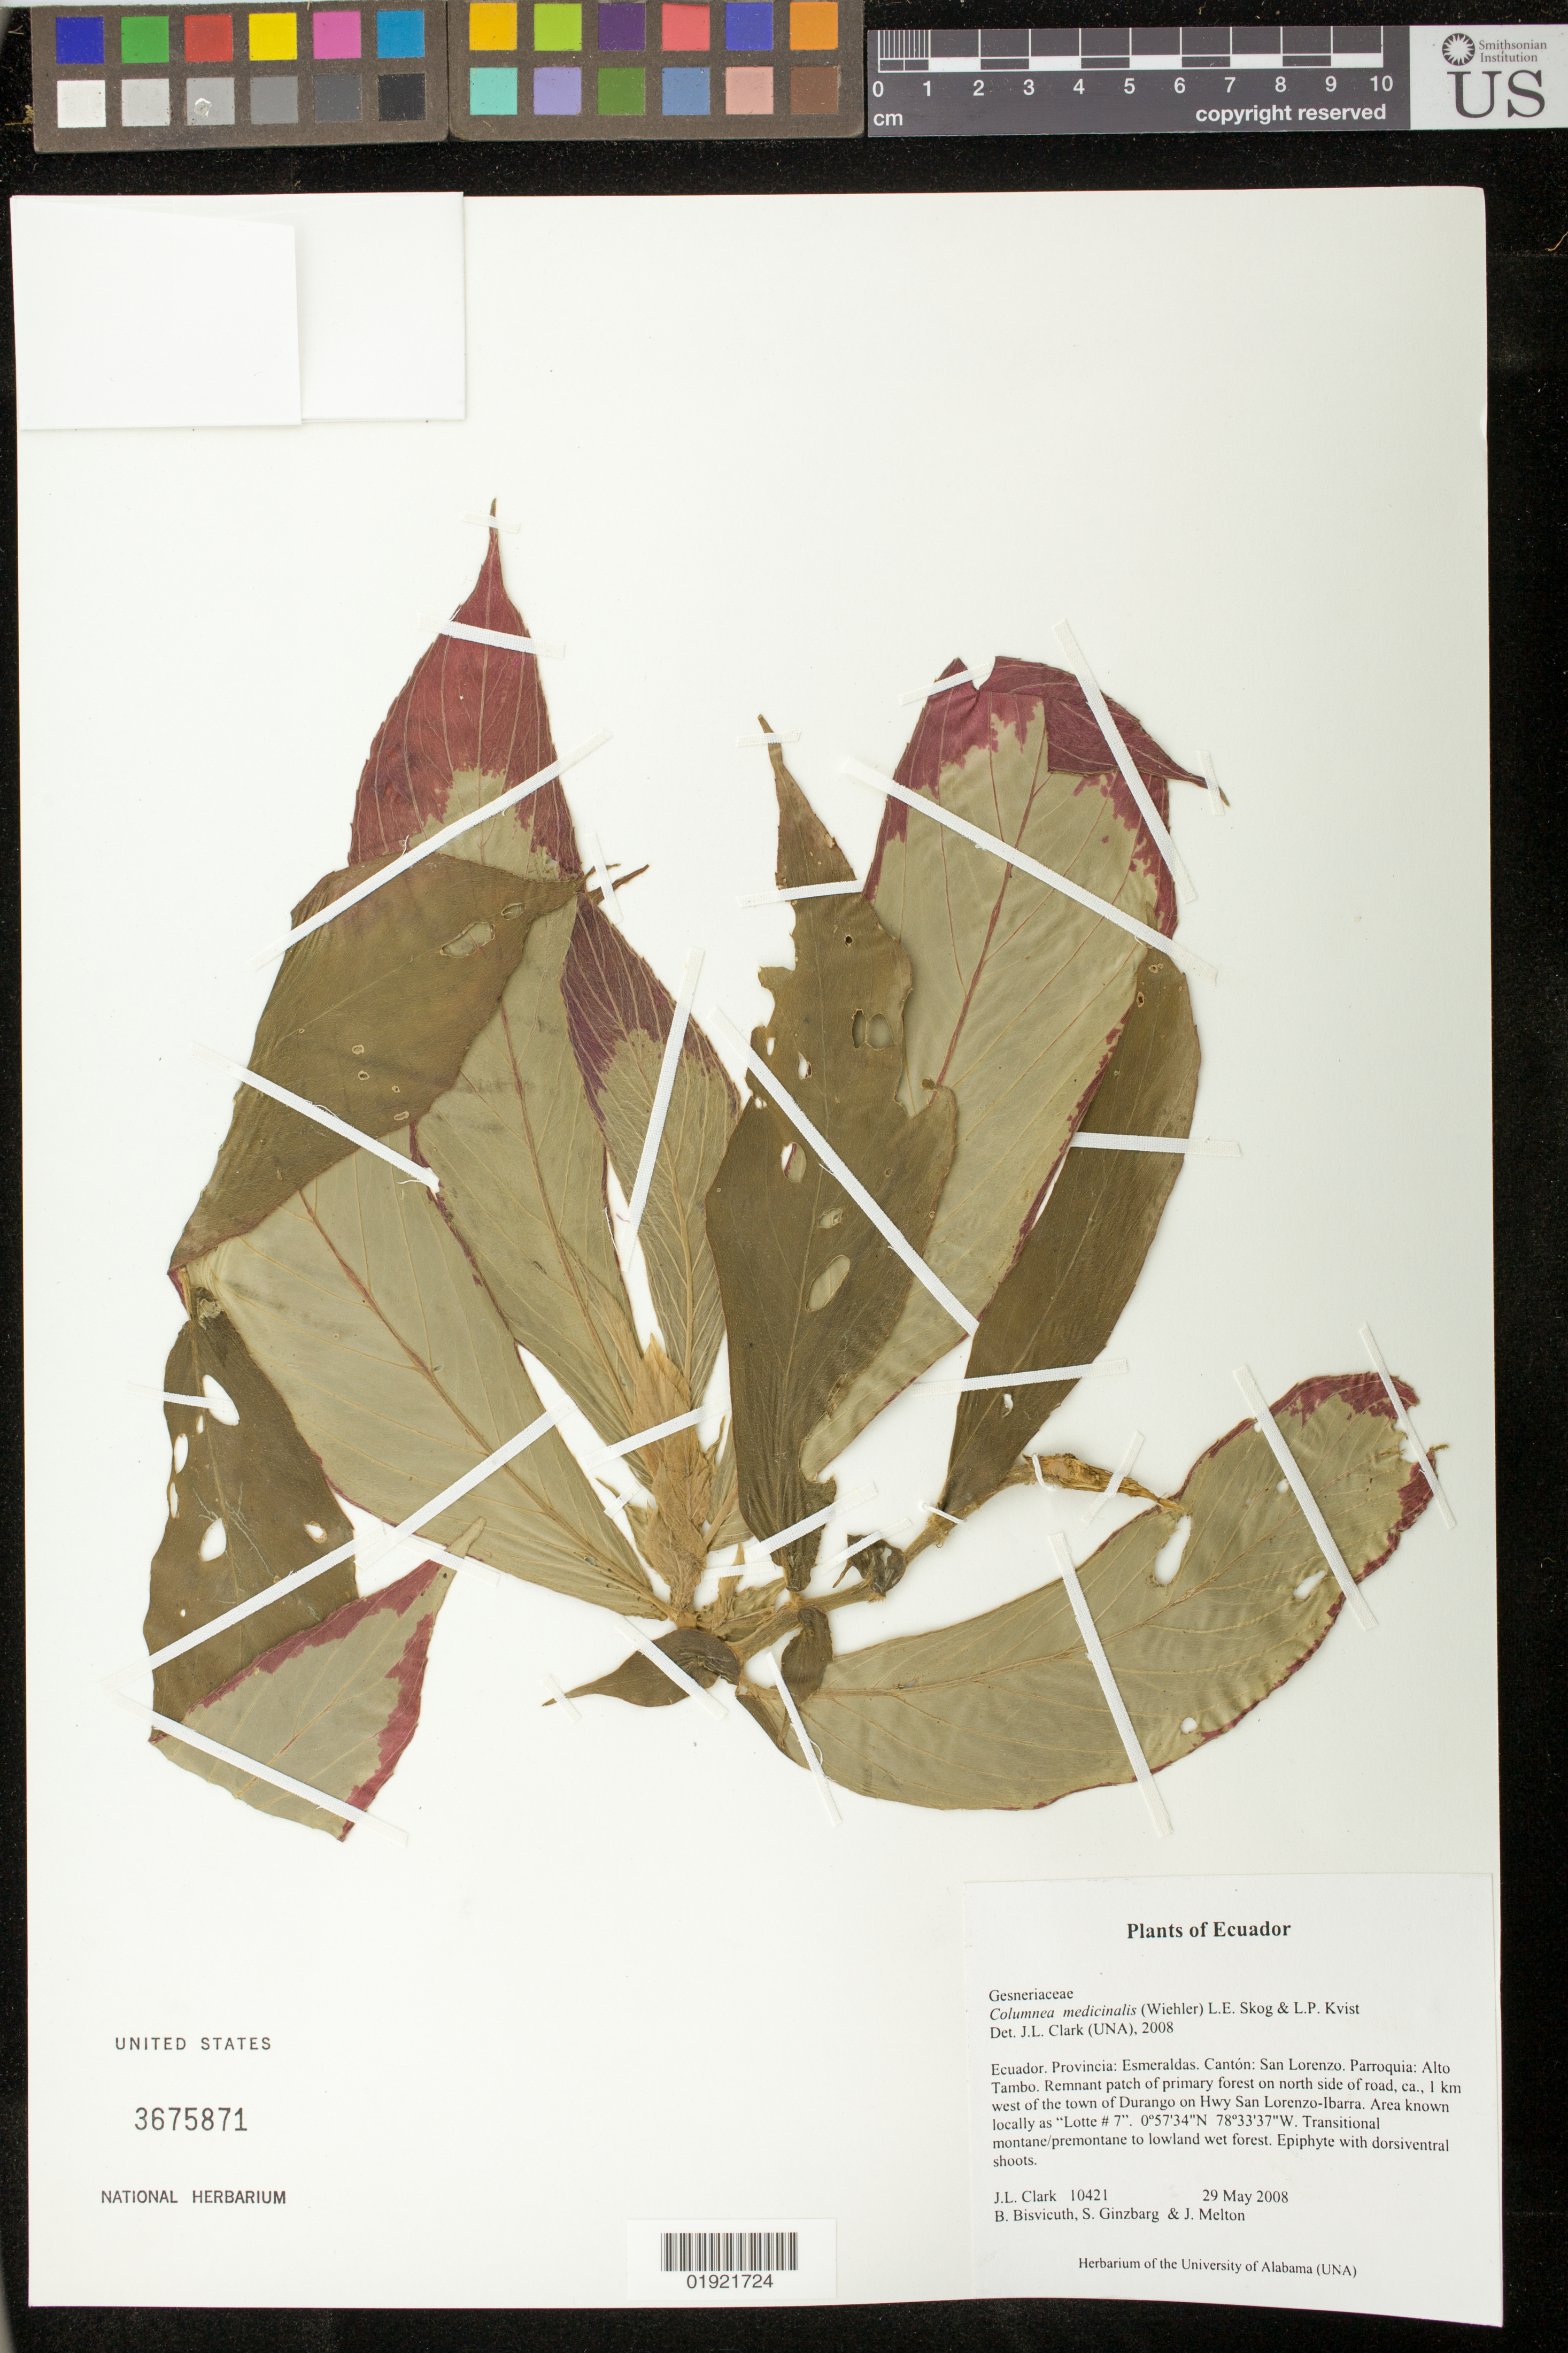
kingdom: Plantae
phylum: Tracheophyta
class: Magnoliopsida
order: Lamiales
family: Gesneriaceae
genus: Columnea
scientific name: Columnea medicinalis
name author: (Wiehler) L.E. Skog & L.P. Kvist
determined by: Clark, J. L., (SEL), The Marie Selby Botanical Garden (UNITED STATES)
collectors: J. L. Clark, B. Bisvicuth, S. Ginzbarg & J. Melton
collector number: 10421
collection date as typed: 29 May 2008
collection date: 2008-05-29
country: Ecuador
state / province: Esmeraldas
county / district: San Lorenzo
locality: Parroquia: Alto Tambo. Remnant patch of primary forest on north side of road, ca., 1 km west of town of Durango on Hwy San Lorenzo-Ibarra. Area known locally as "Lotte #7"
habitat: Transitional montane/premontane to lowland wet forest.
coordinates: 0 57 34 N, 78 33 37 W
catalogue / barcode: US 3675871